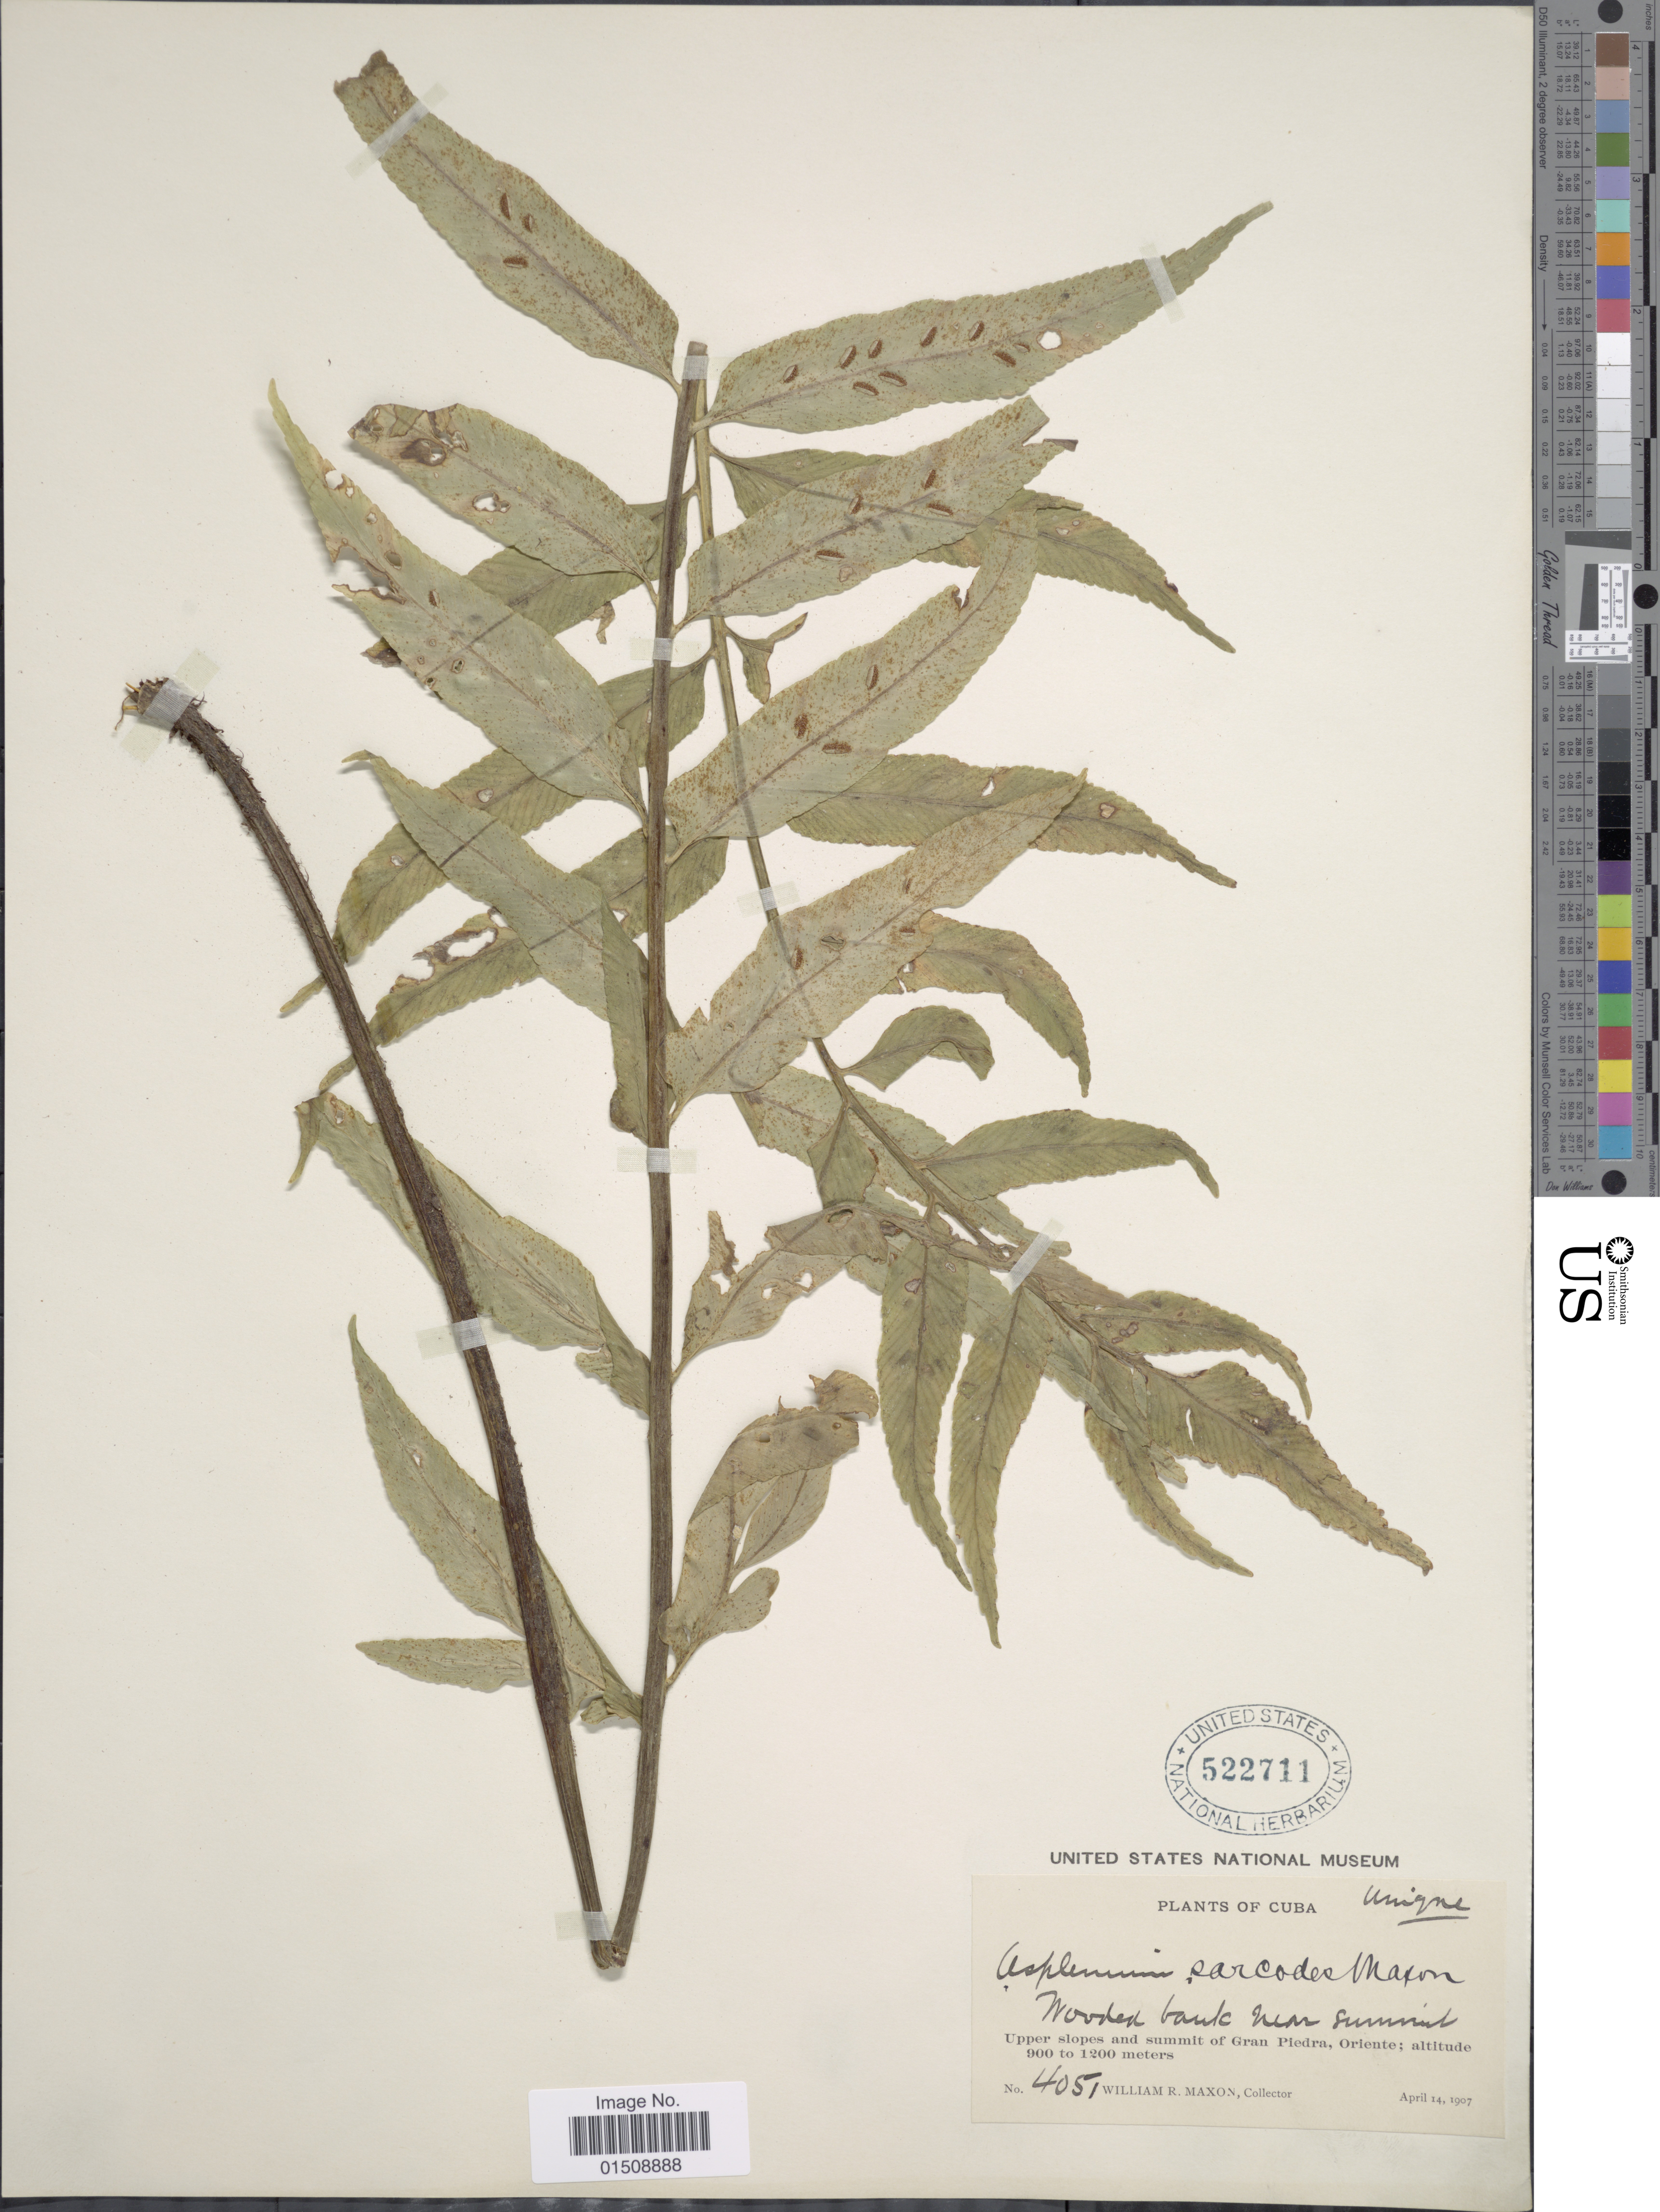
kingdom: Plantae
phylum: Tracheophyta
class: Polypodiopsida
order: Polypodiales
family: Aspleniaceae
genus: Asplenium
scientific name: Asplenium feei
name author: Kunze ex Fée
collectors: W. R. Maxon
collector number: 4051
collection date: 1907-04-14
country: Cuba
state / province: Oriente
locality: Upper slopes and summit of Gran Piedra, Oriente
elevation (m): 900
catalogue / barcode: US 522711